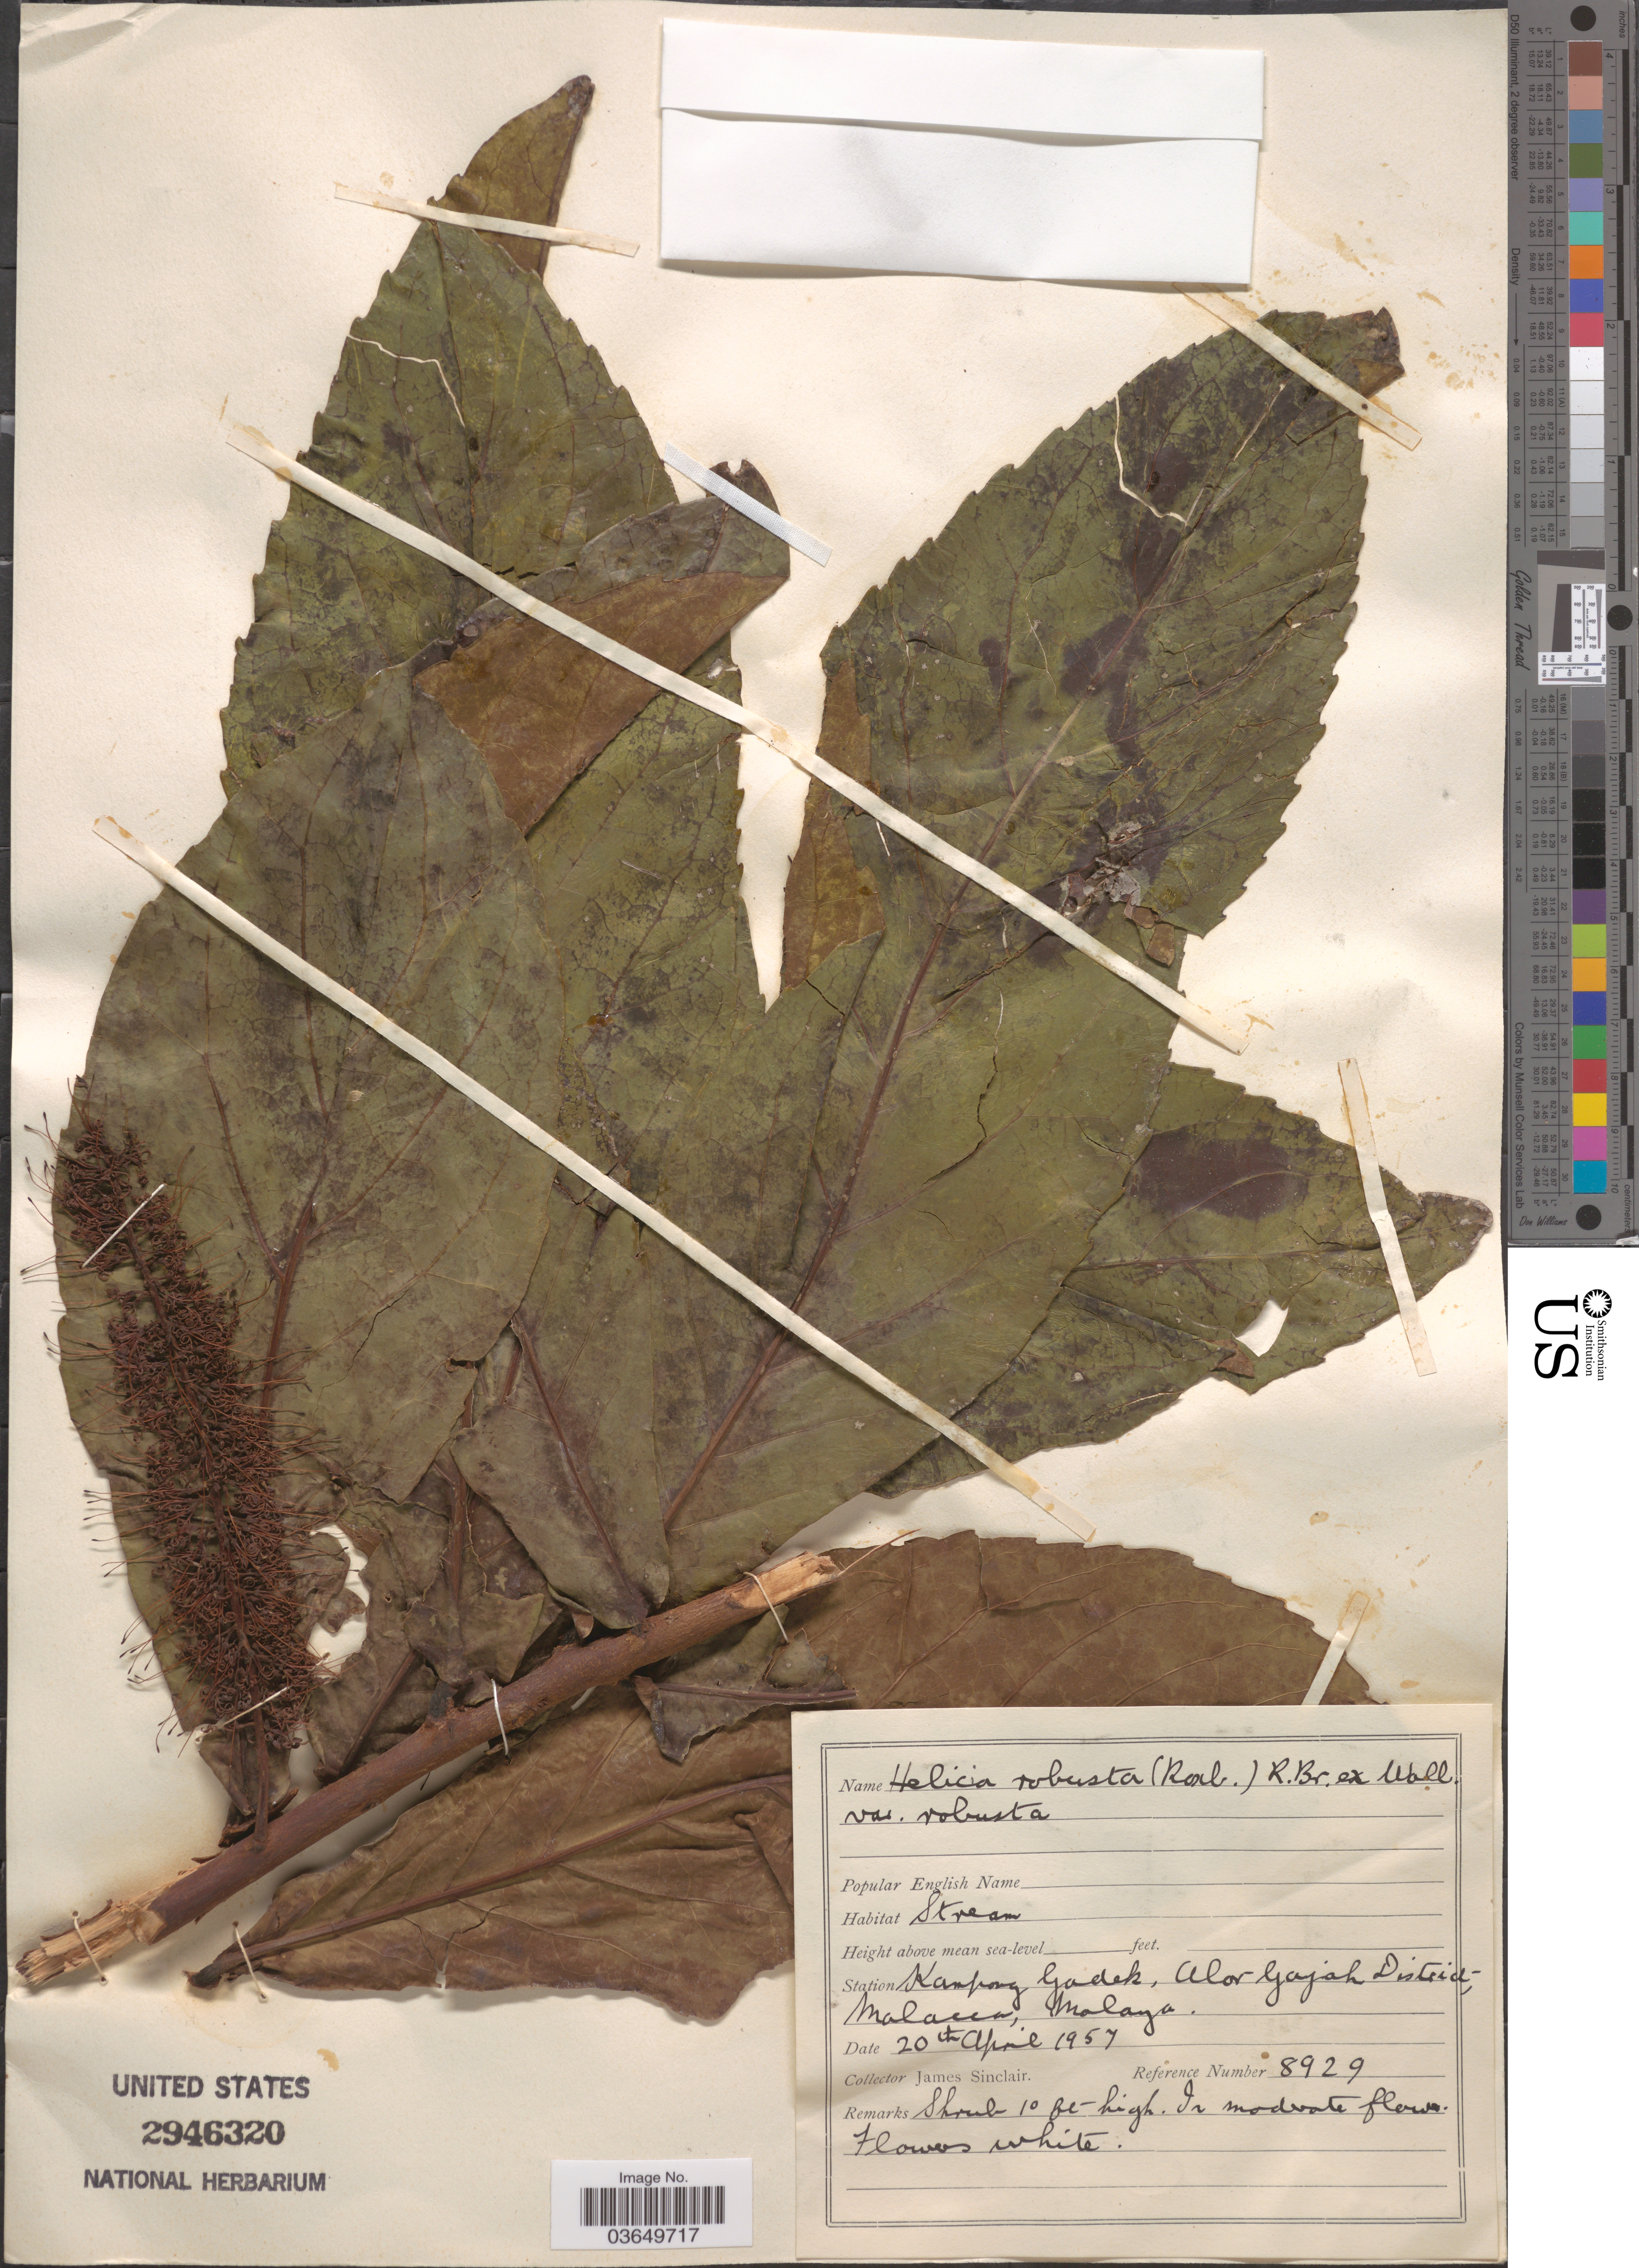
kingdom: Plantae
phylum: Tracheophyta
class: Magnoliopsida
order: Proteales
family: Proteaceae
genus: Helicia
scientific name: Helicia robusta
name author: (Roxb.) R. Br. ex Blume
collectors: J. Sinclair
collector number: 8929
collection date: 1957-04-20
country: Malaysia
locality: Station Kampong Gadek, Alor Gajah District, Malacca, Malaya.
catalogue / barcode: US 2946320